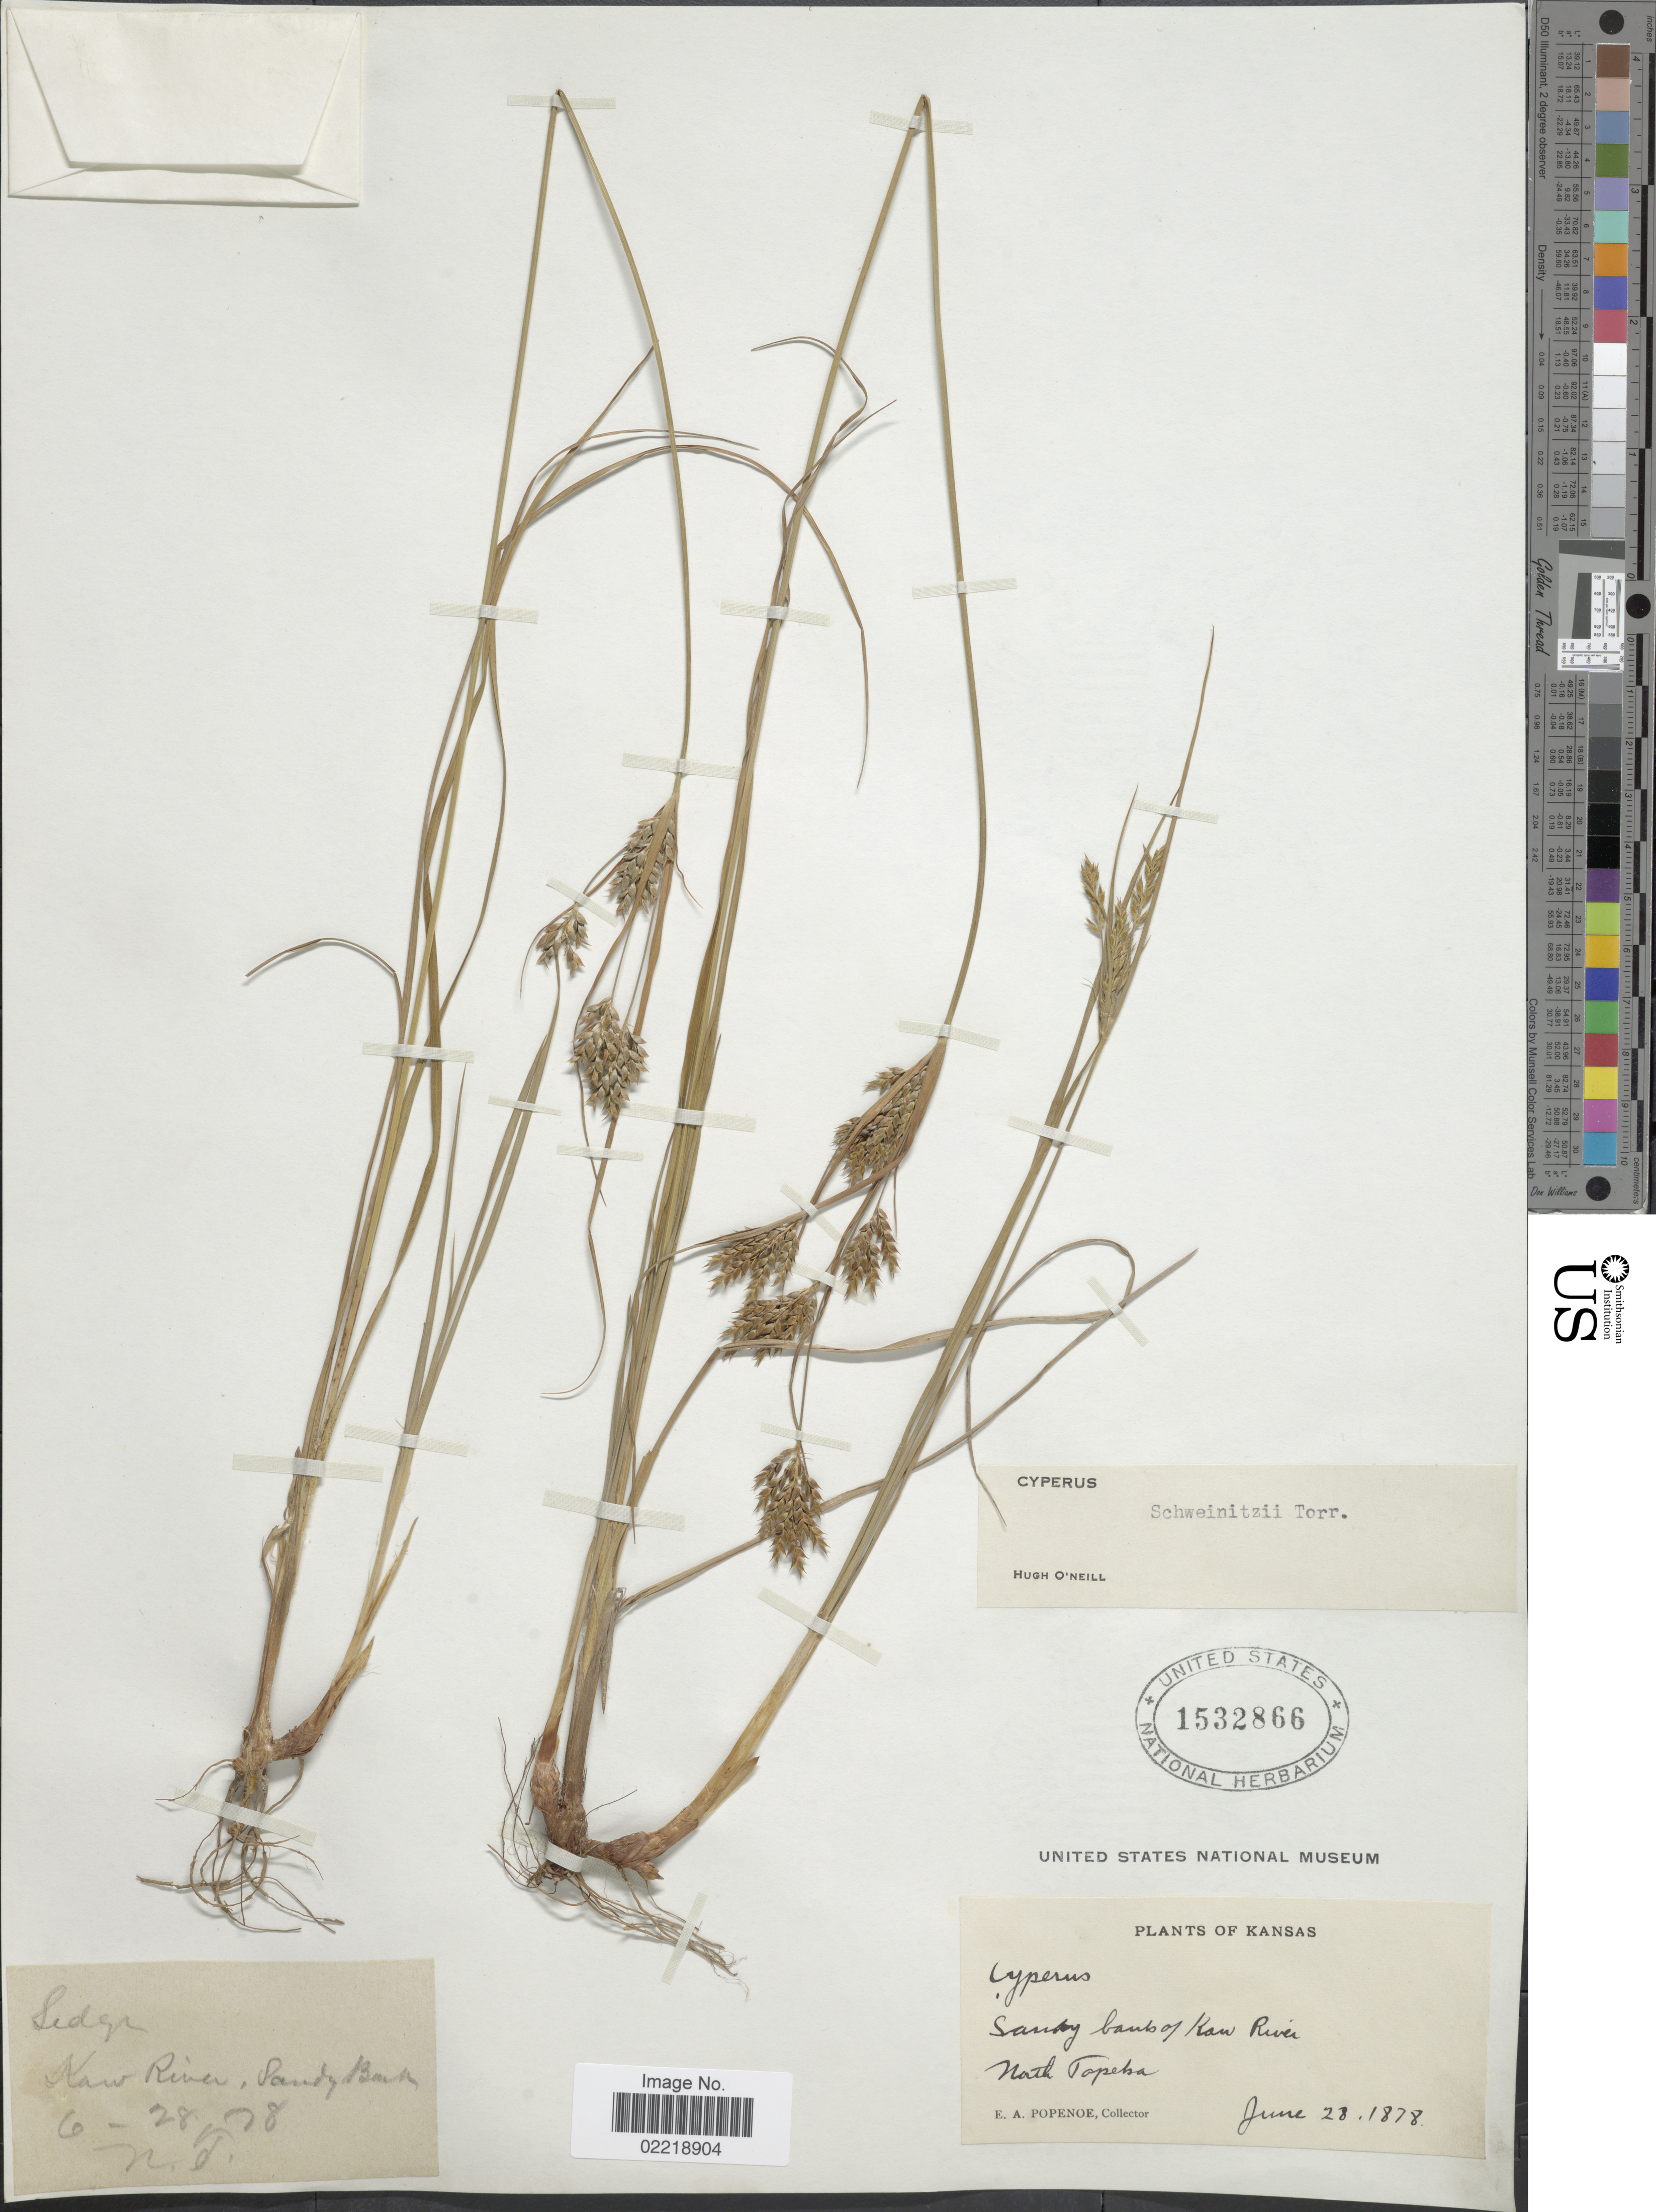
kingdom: Plantae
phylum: Tracheophyta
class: Liliopsida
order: Poales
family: Cyperaceae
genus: Cyperus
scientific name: Cyperus schweinitzii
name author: Torr.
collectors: E. A. Popenoe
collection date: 1878-06-28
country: United States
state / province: Kansas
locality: Sandy banks of Kaw River, North Topeha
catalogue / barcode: US 1532866